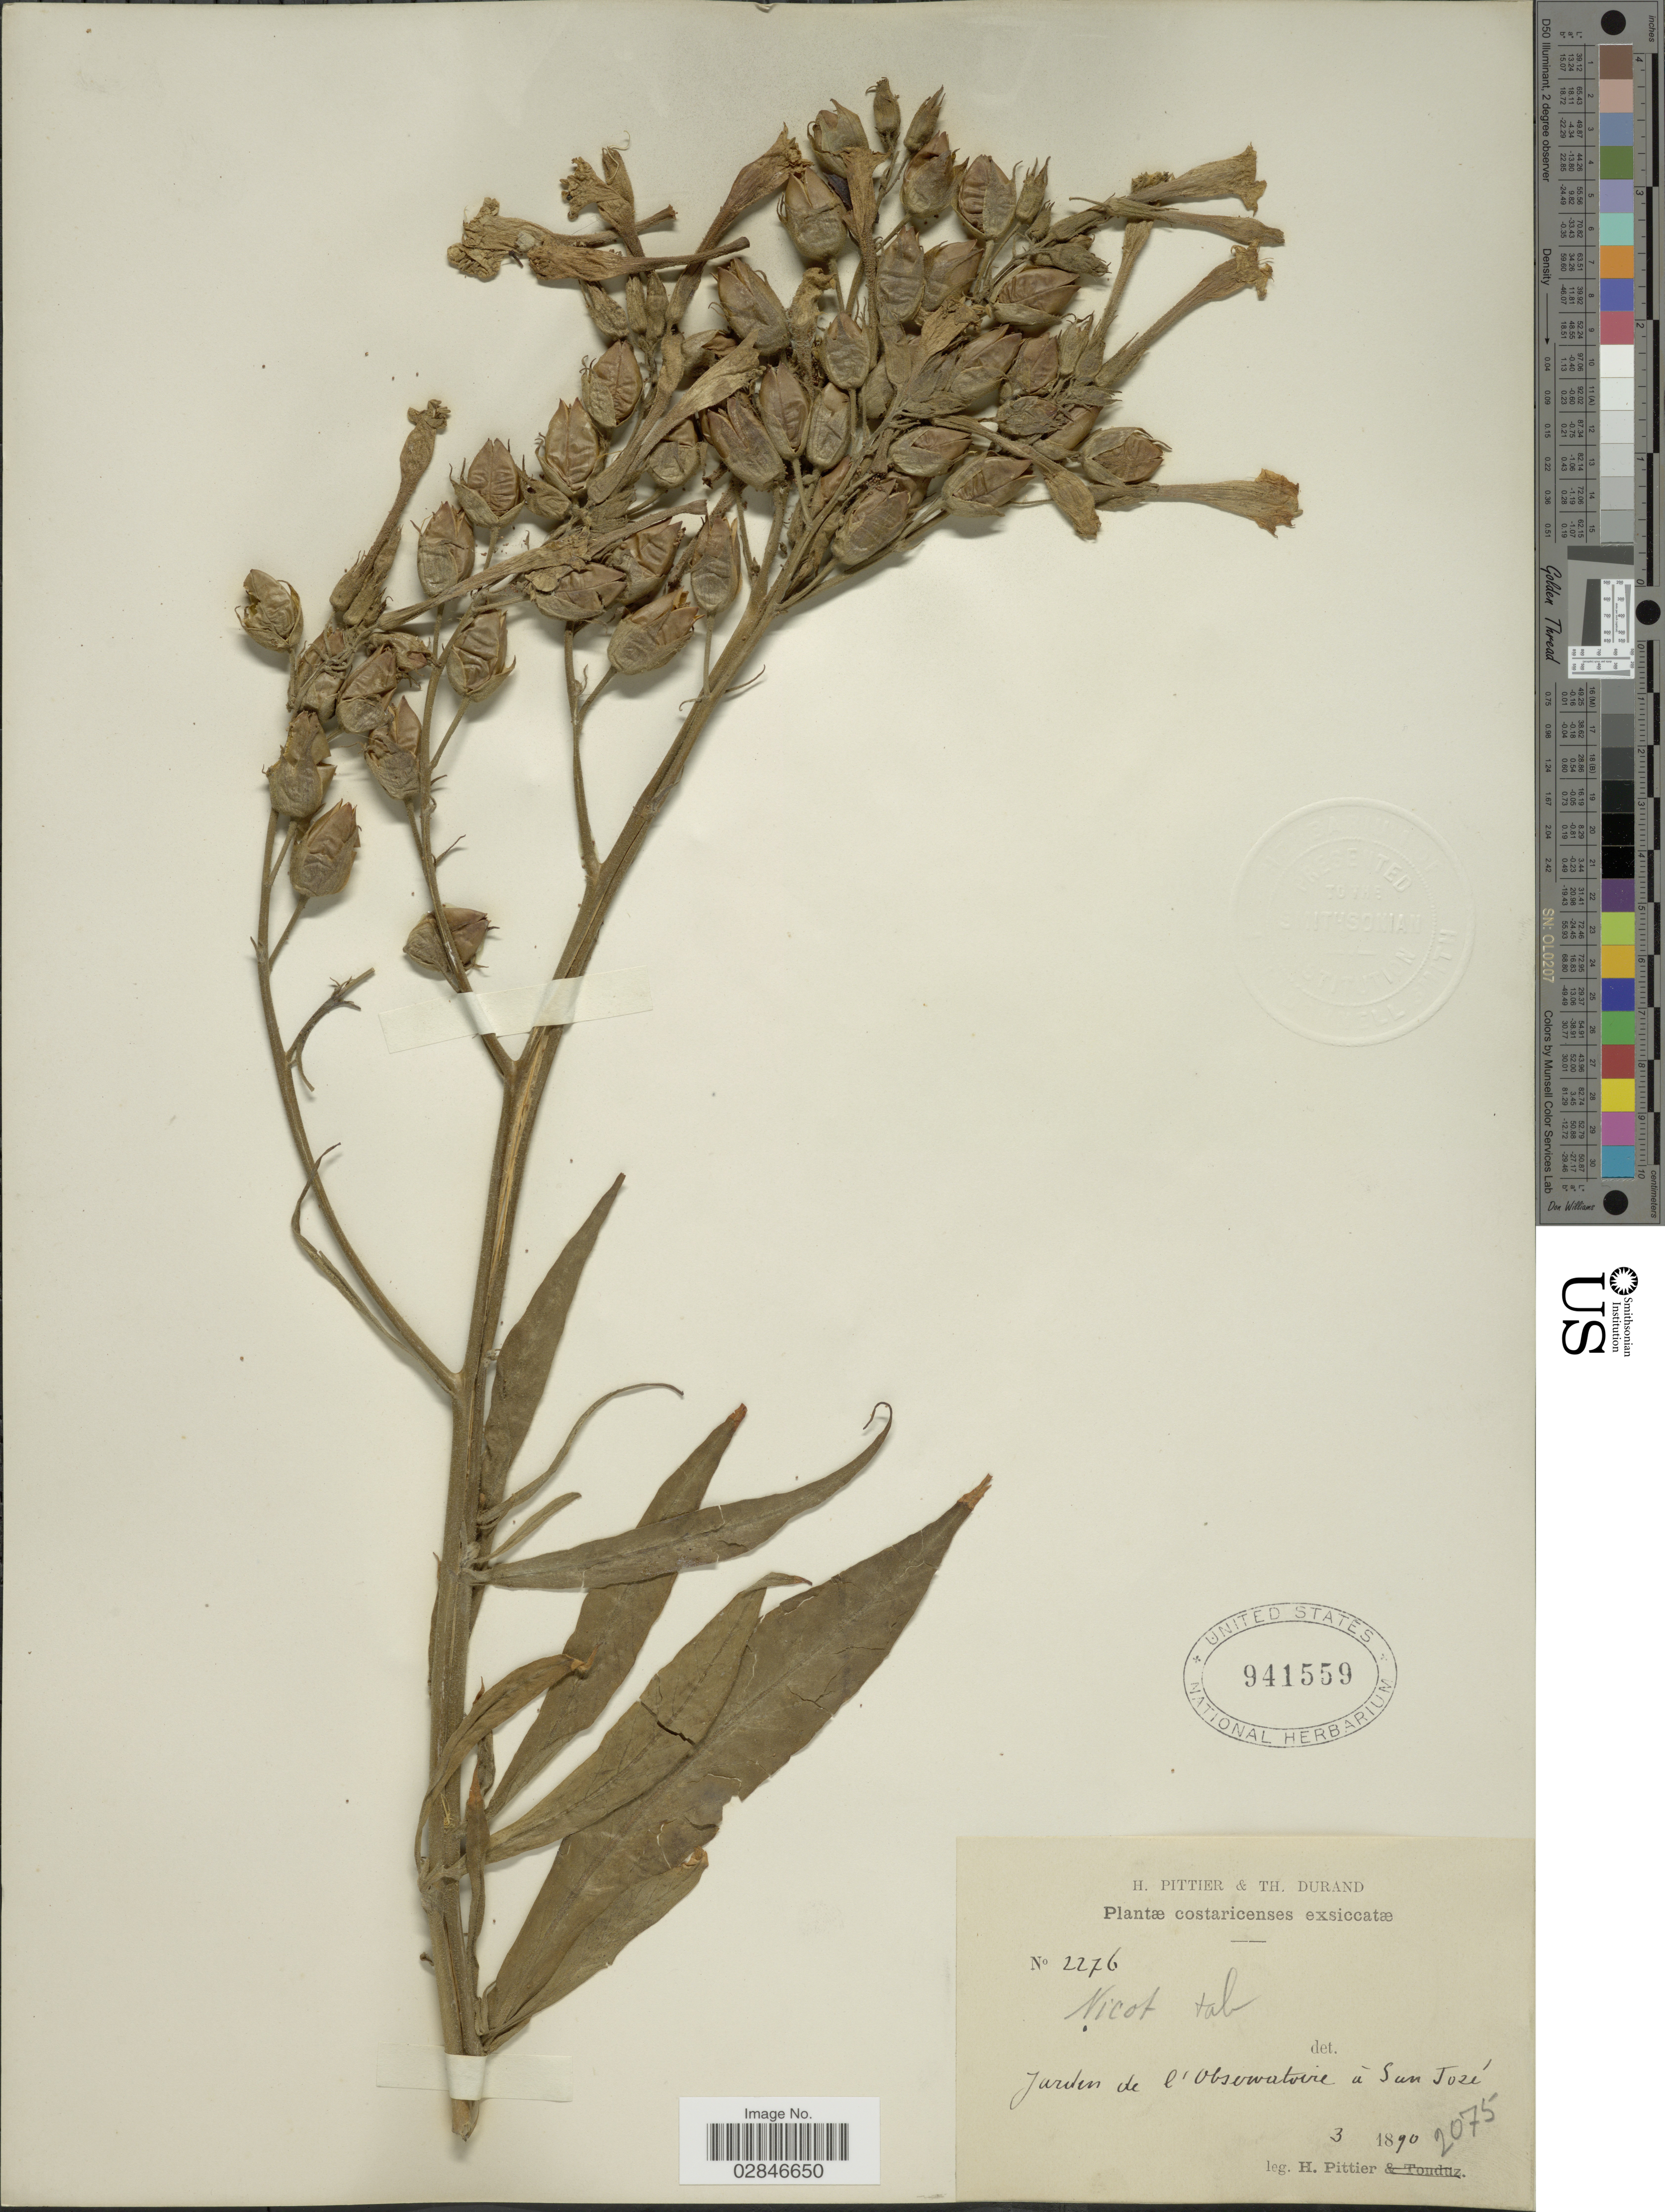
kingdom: Plantae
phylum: Tracheophyta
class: Magnoliopsida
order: Solanales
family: Solanaceae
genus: Nicotiana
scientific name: Nicotiana tabacum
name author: L.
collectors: H. F. Pittier & T. Durand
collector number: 2276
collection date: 1890-03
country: Costa Rica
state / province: San José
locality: Jardin de l'observatoire á San José.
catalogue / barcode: US 941559